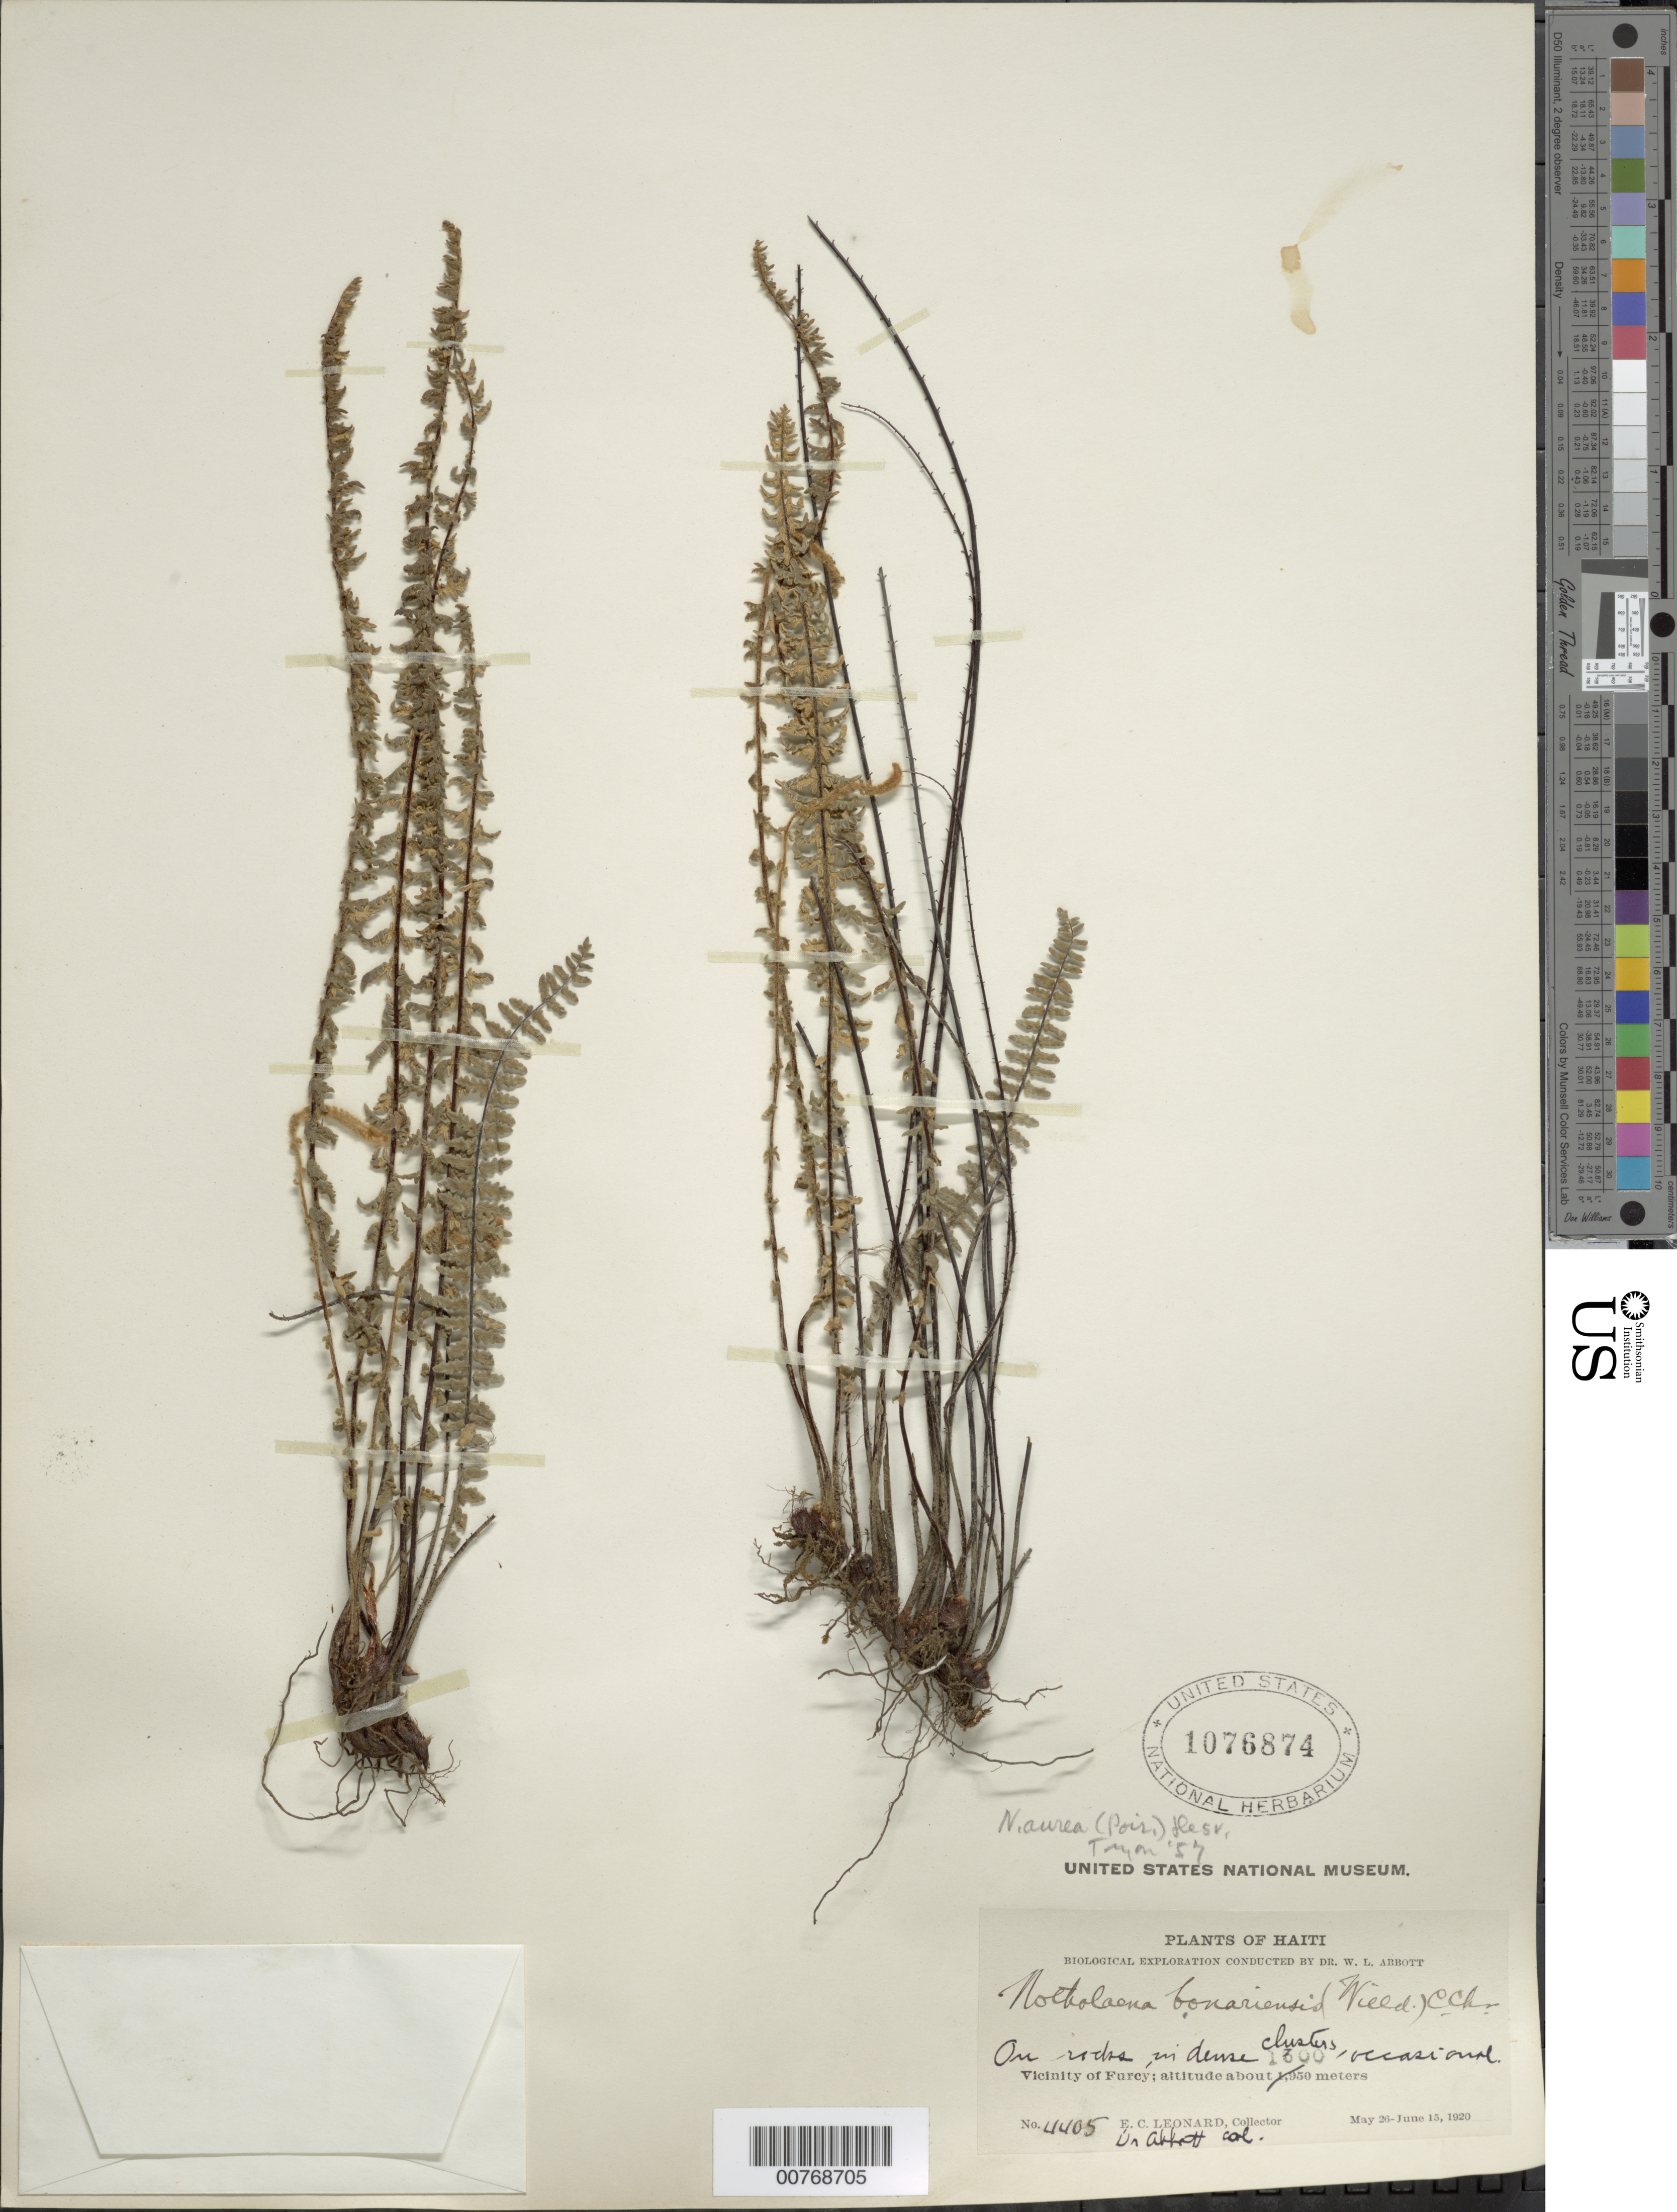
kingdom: Plantae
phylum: Tracheophyta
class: Polypodiopsida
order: Polypodiales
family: Pteridaceae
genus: Myriopteris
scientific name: Myriopteris aurea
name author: (Poir.) Grusz & Windham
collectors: E. C. Leonard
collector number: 4405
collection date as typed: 26 May 1920 15 Jun 1920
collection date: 1920-05-26/1920-06-15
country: Haiti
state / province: Ouest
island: Hispaniola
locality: Vicinity of Furcy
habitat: On rocks, in dense clumps, occasional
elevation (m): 1300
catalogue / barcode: US 1076874